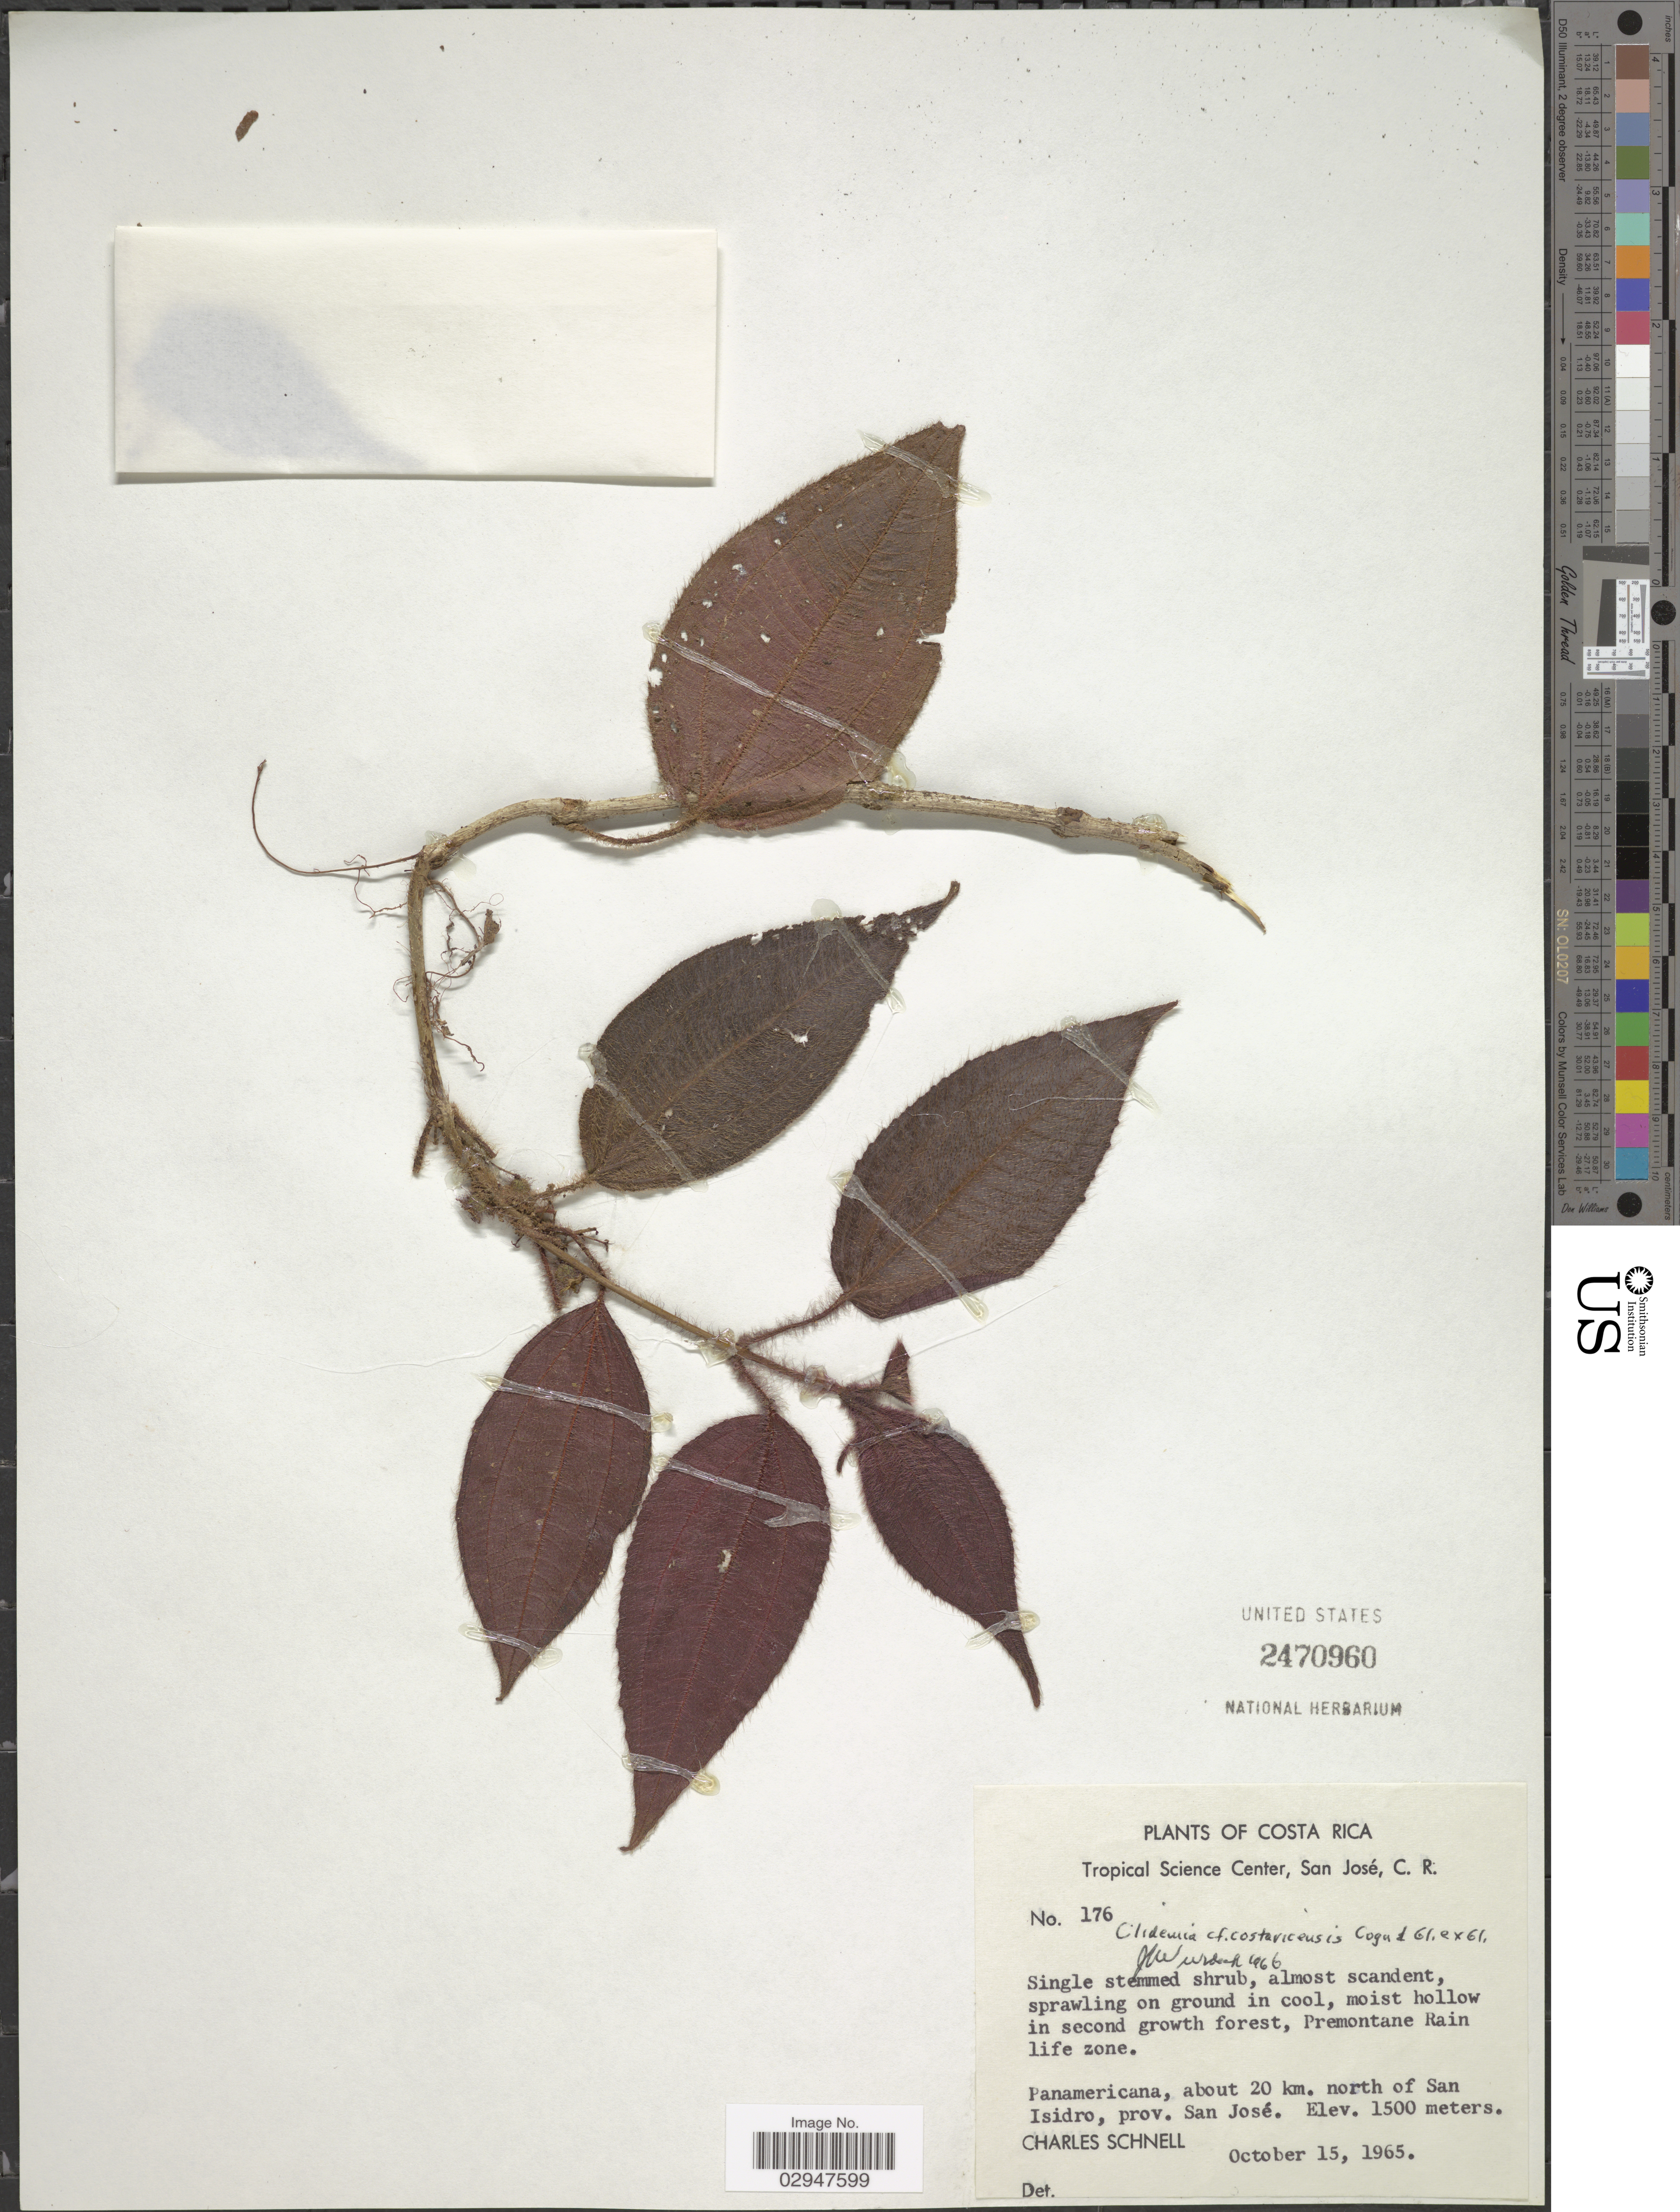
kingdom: Plantae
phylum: Tracheophyta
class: Magnoliopsida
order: Myrtales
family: Melastomataceae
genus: Clidemia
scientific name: Clidemia costaricensis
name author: Cogn. & Gleason in Gleason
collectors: C. Schnell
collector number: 176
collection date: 1965-10-15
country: Costa Rica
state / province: San José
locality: Premontane Rain life zone. Panamericana, about 20 km. north of San Isidro.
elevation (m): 1500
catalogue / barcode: US 2470960